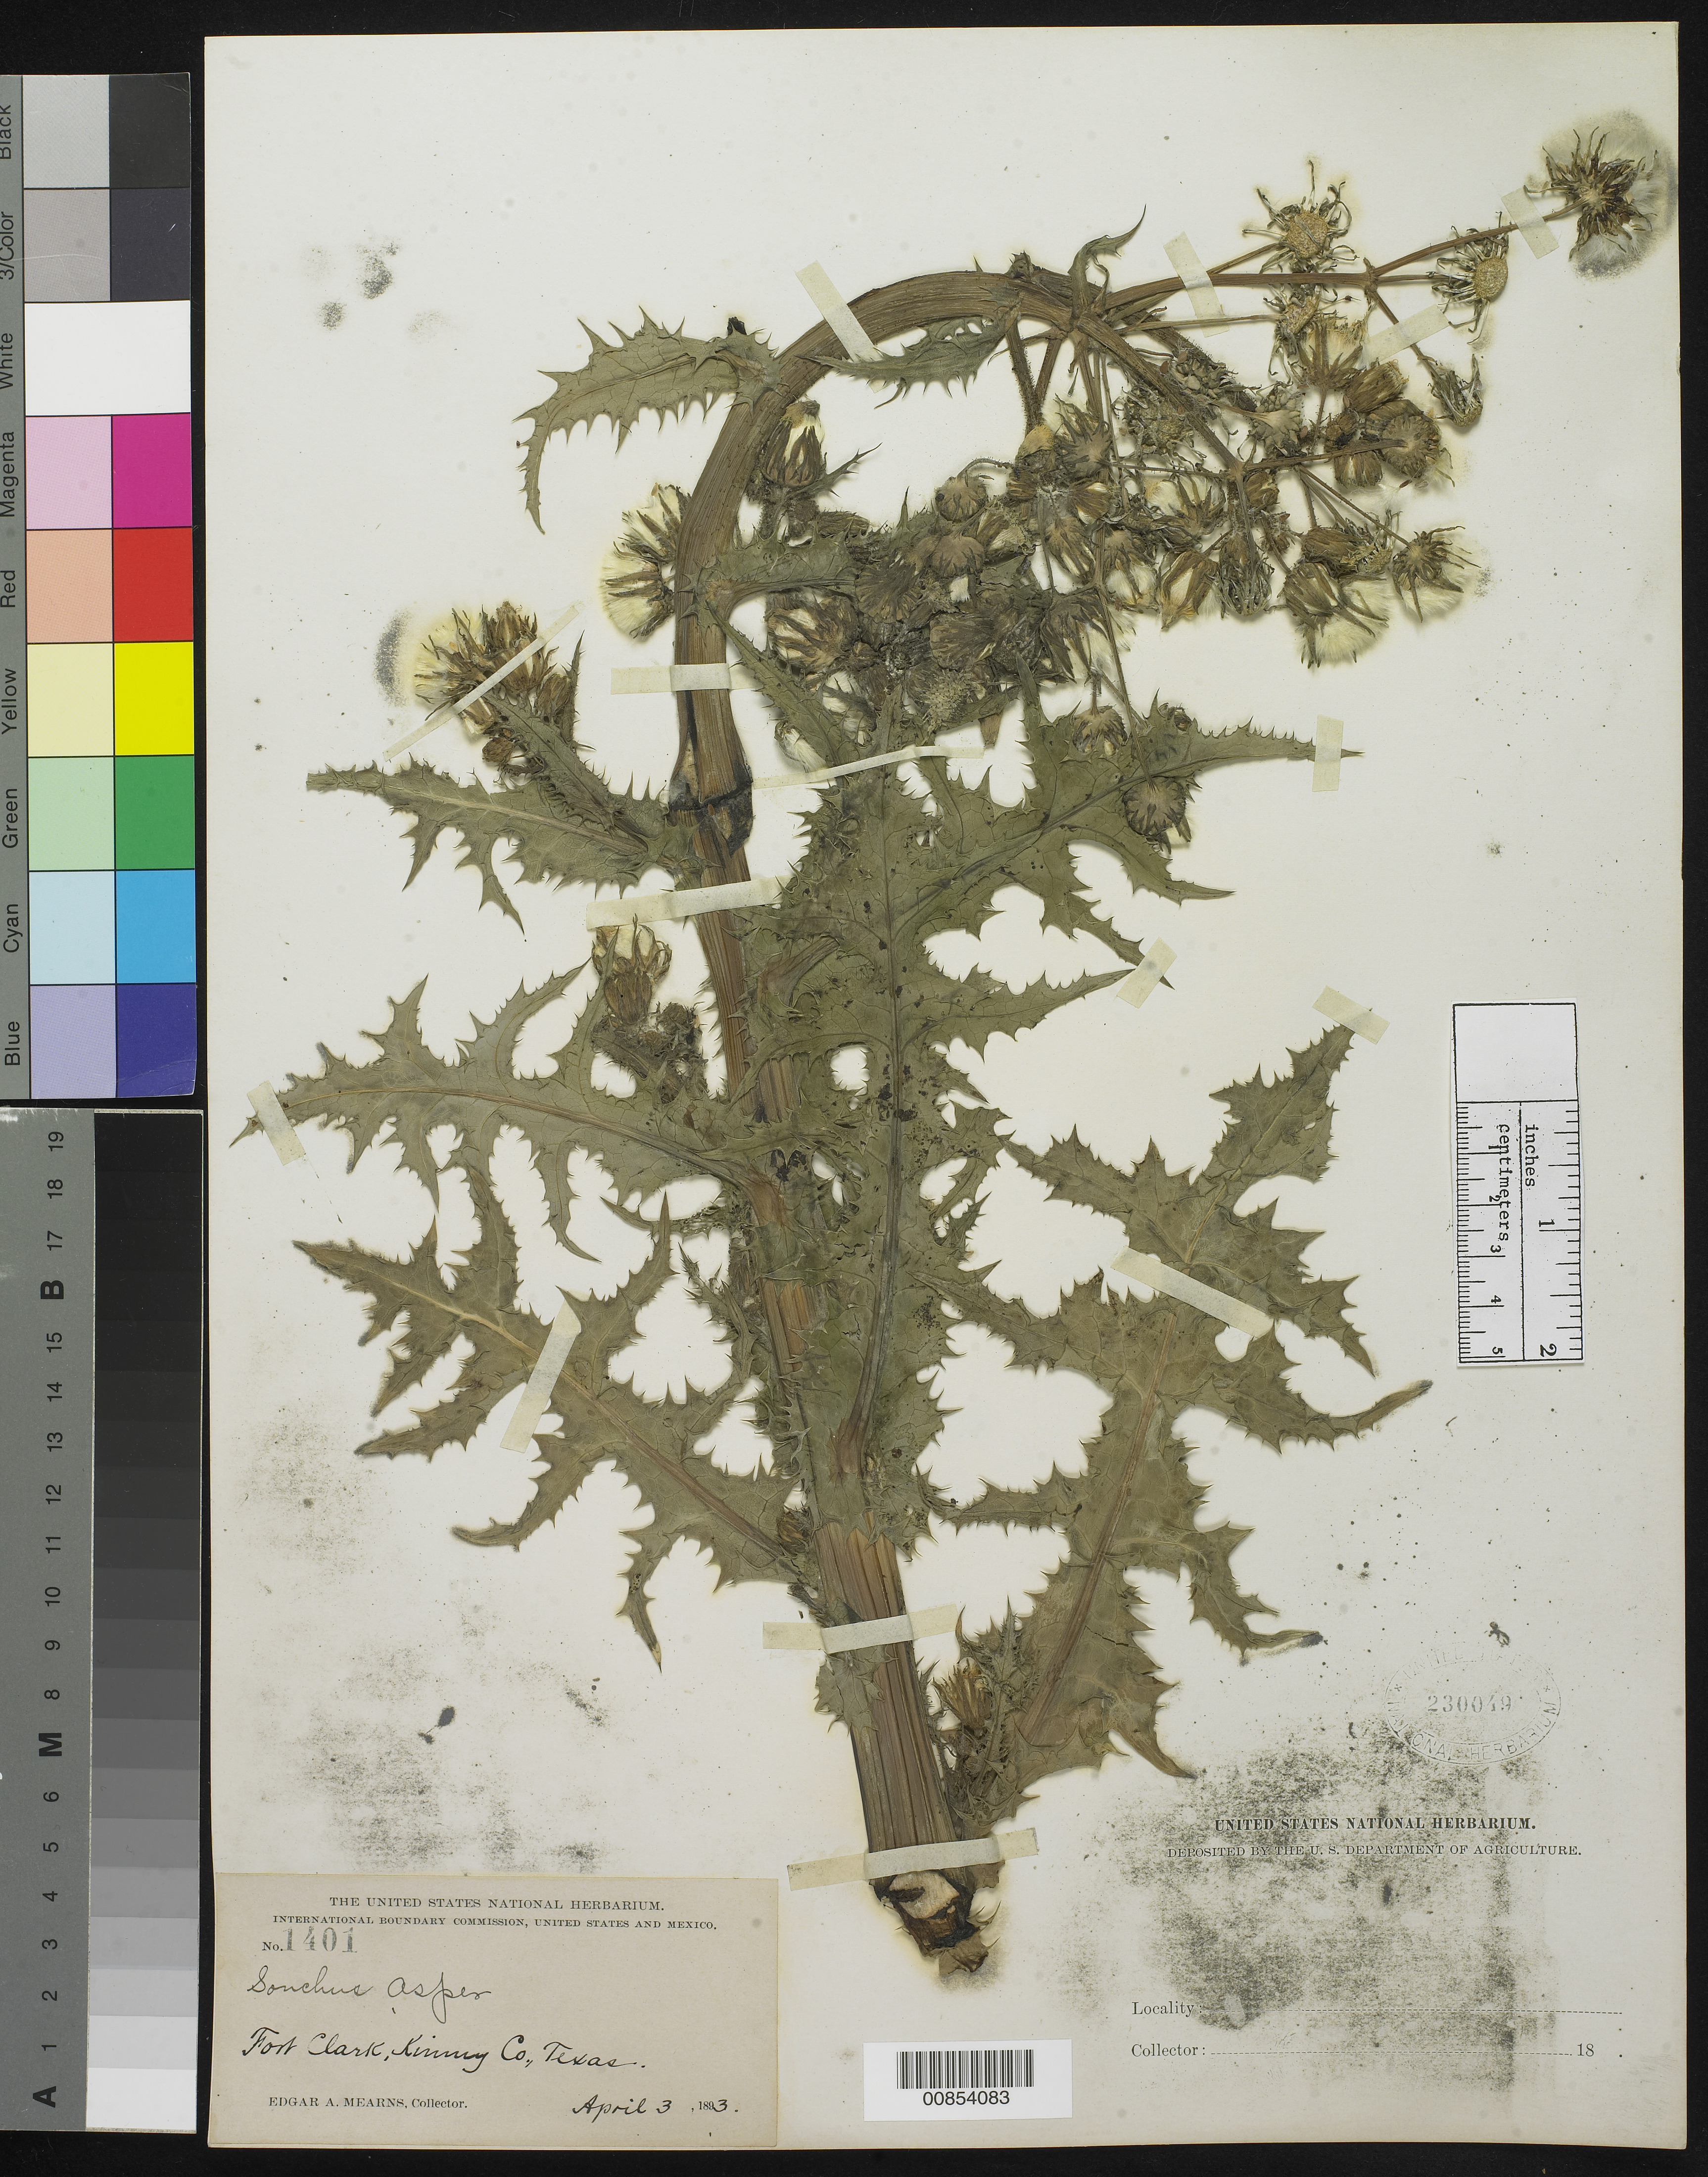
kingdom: Plantae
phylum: Tracheophyta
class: Magnoliopsida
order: Asterales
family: Asteraceae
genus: Sonchus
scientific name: Sonchus asper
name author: (L.) Hill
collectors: E. A. Mearns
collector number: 1401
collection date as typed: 03 Apr 1893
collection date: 1893-04-03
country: United States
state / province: Texas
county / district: Kinney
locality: Fort Clark, Kinney County, Texas.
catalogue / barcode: US 230049